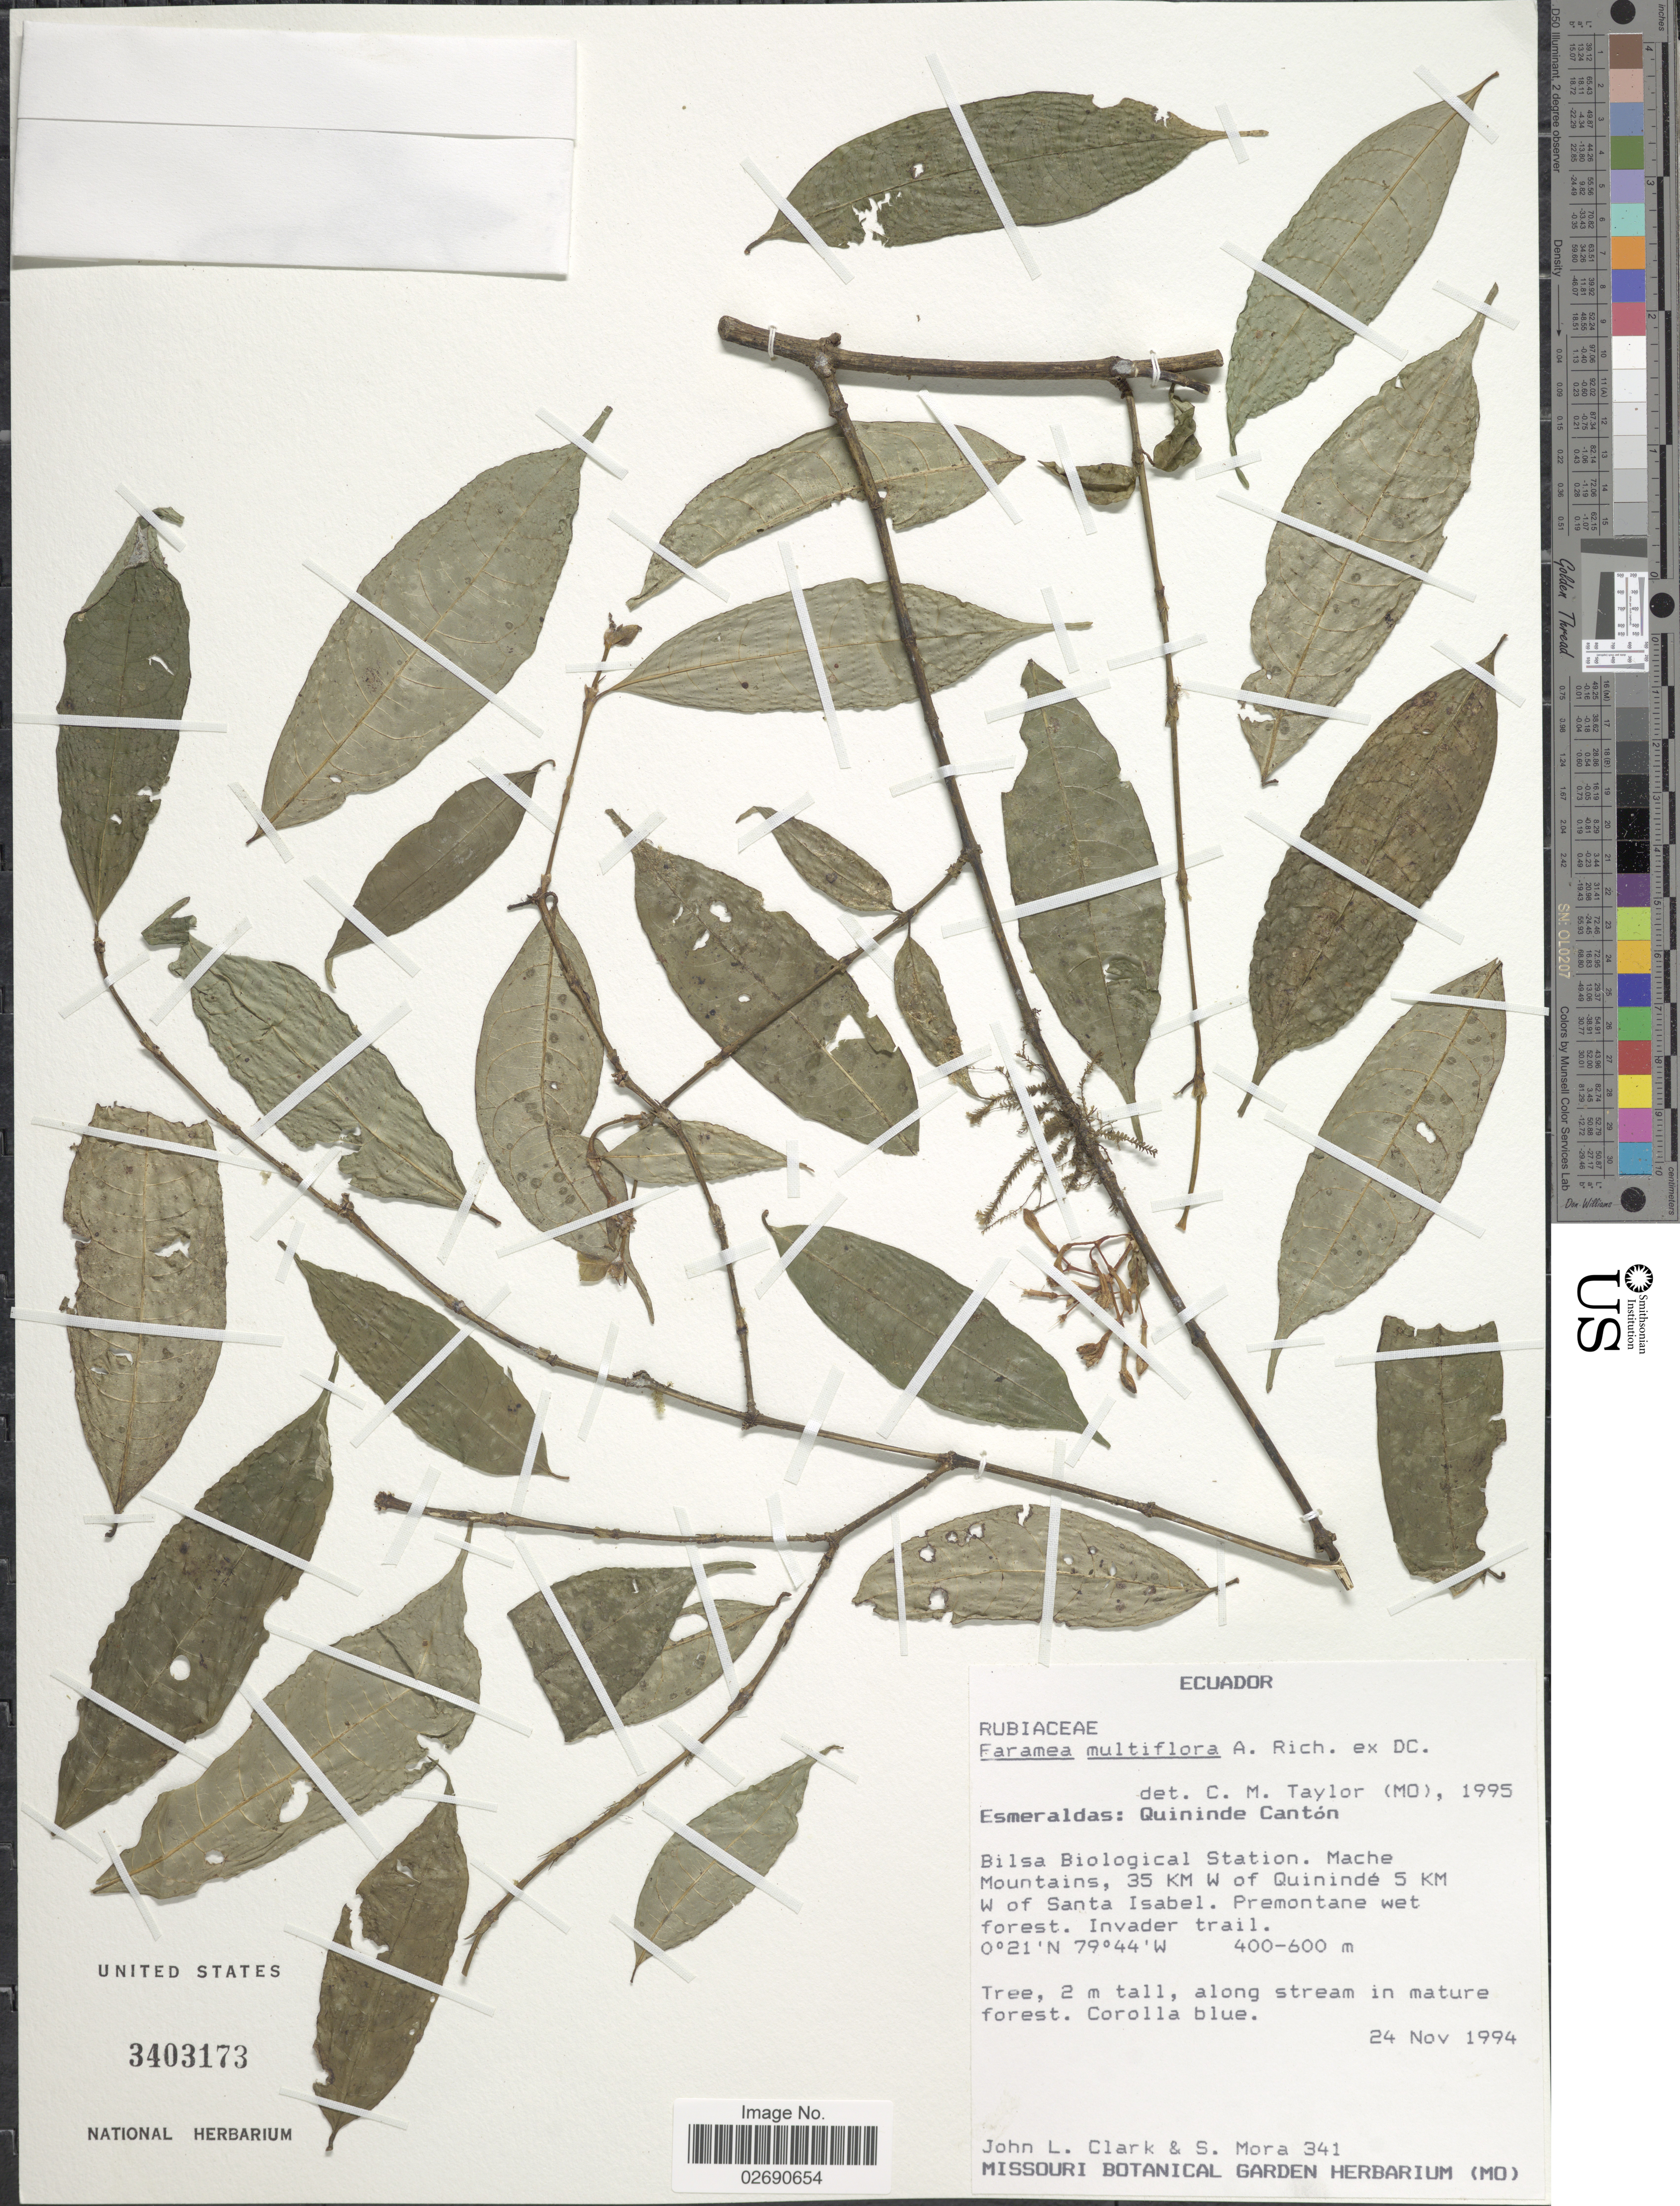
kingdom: Plantae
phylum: Tracheophyta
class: Magnoliopsida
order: Gentianales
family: Rubiaceae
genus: Faramea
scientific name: Faramea multiflora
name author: A. Rich. ex DC.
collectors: J. L. Clark & S. Mora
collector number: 341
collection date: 1994-11-24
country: Ecuador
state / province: Esmeraldas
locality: Quininde Cantón, Bilsa Biological Station. Mache Mountains, 35 KM W of Quinindé 5 KM W of Santa Isabel. Premontane wet forest. Invader trail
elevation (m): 400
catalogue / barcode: US 3403173